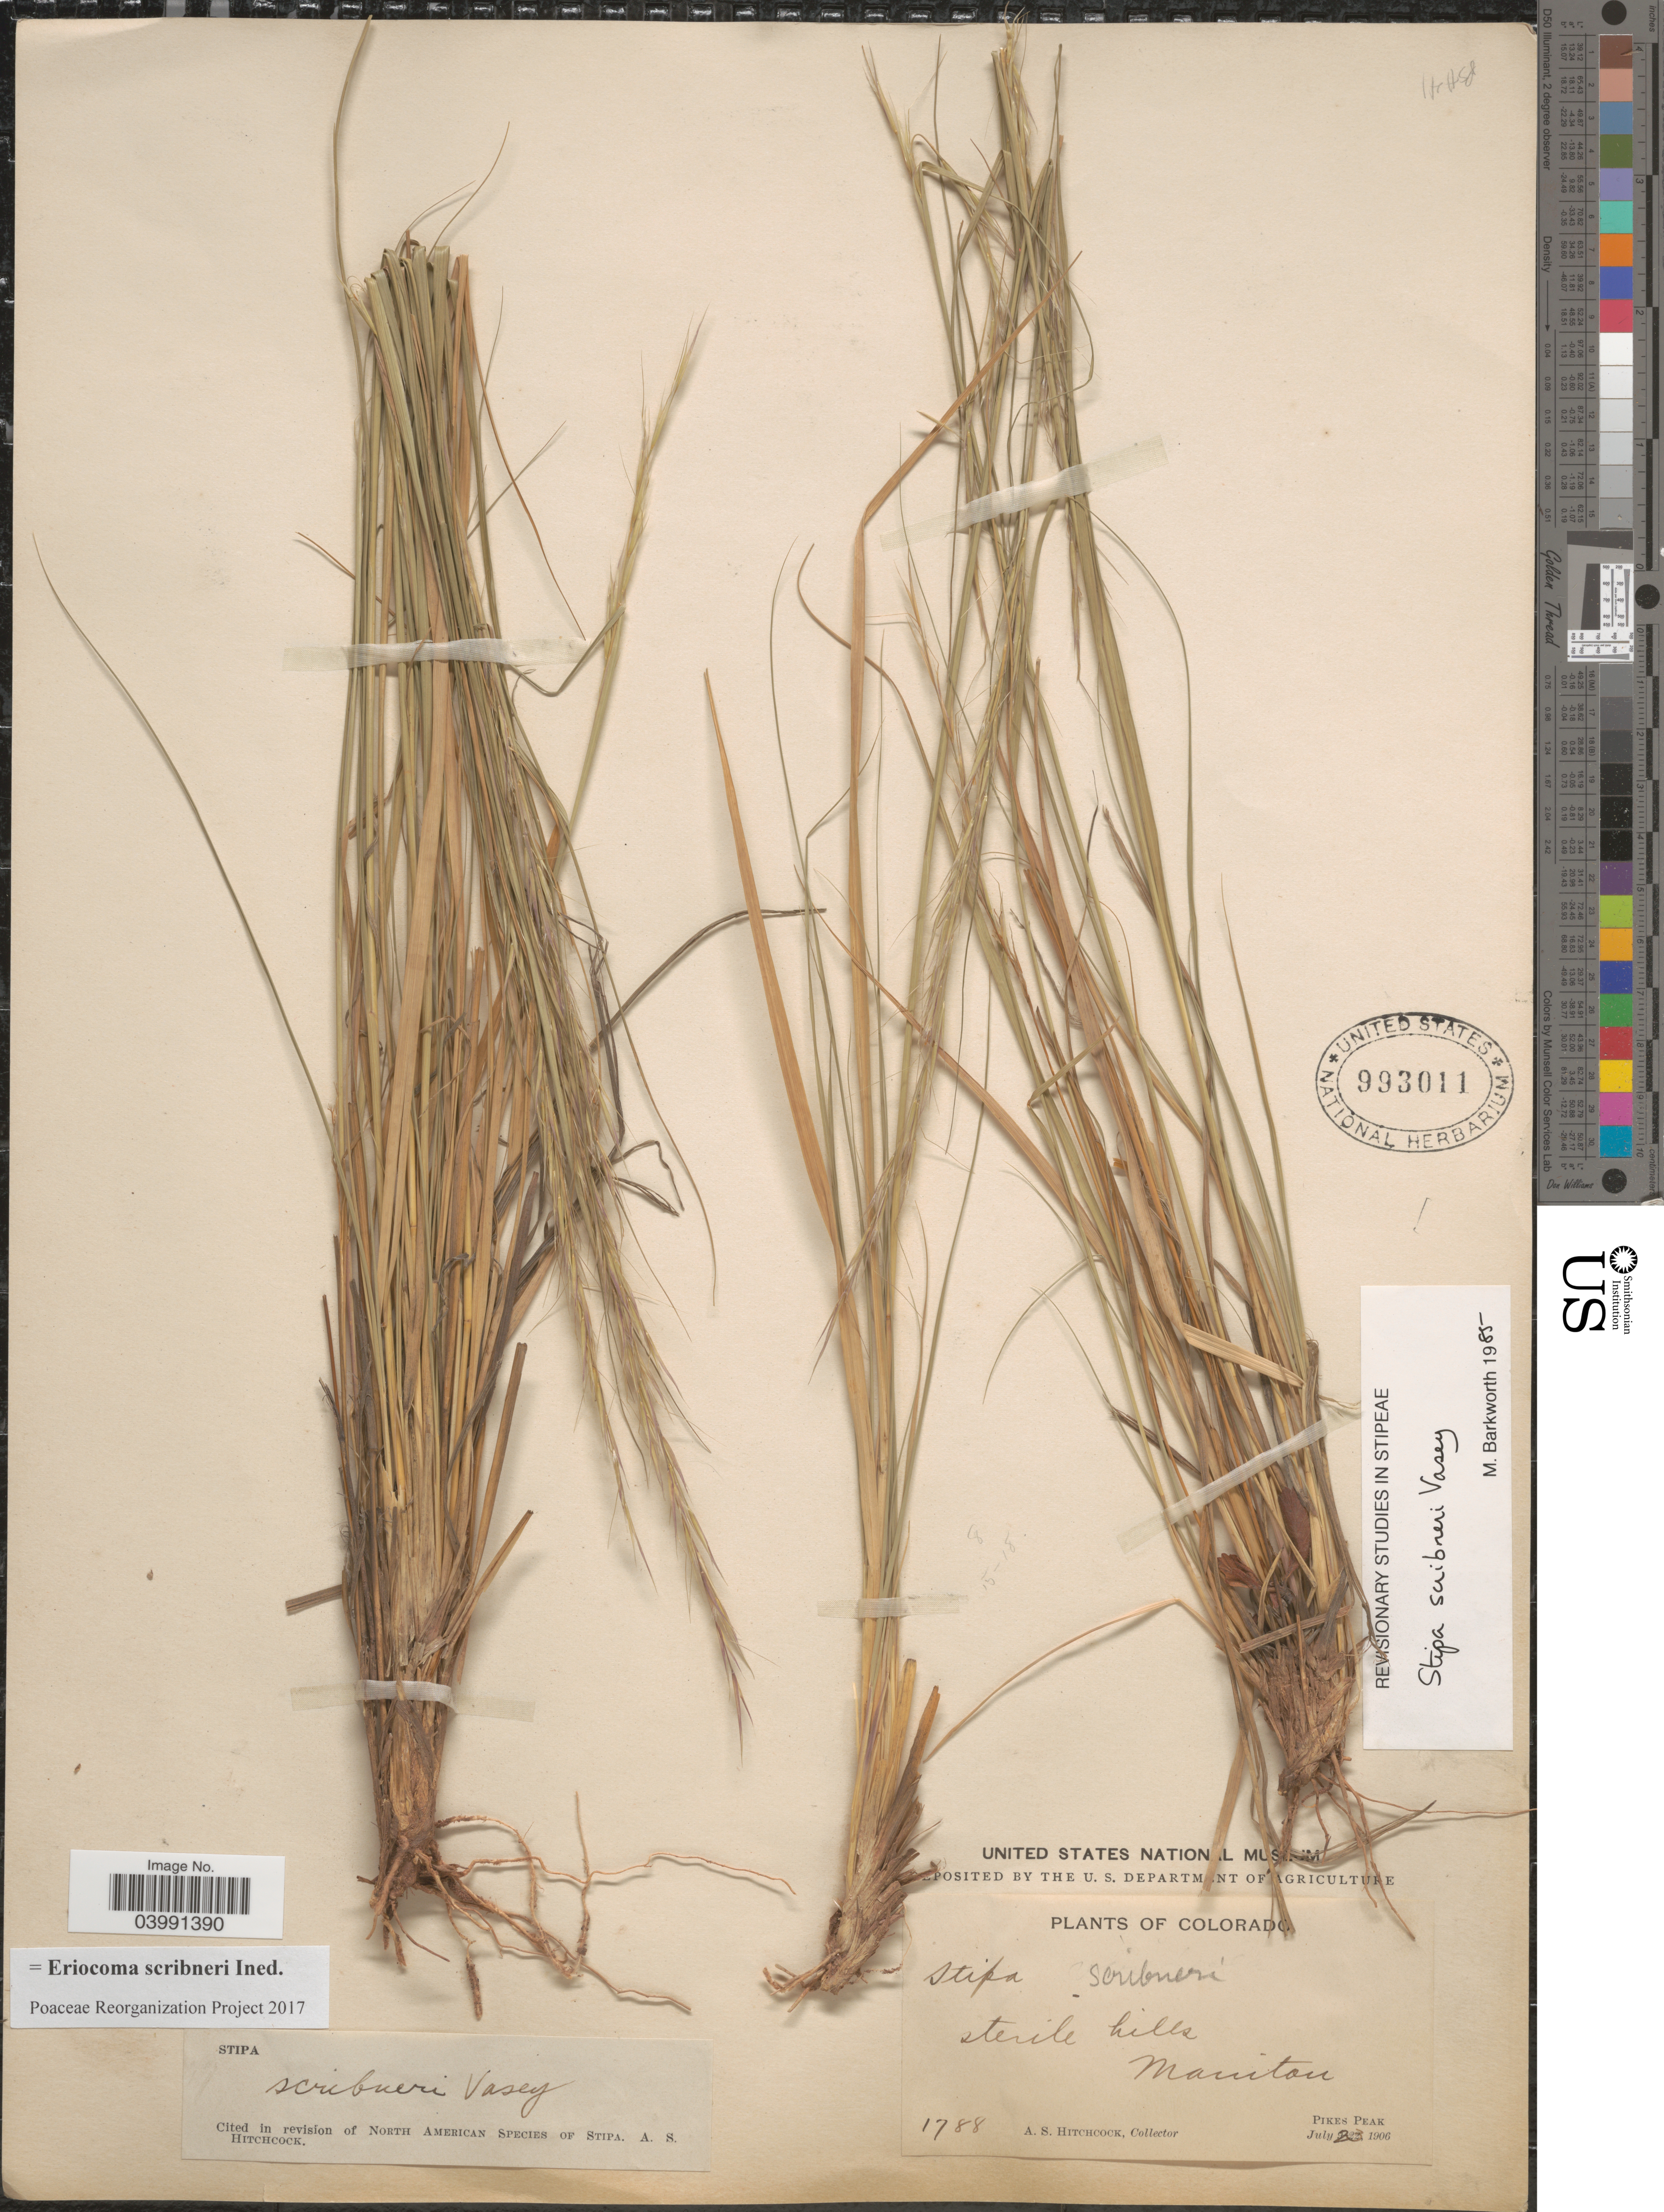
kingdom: Plantae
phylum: Tracheophyta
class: Liliopsida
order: Poales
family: Poaceae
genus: Eriocoma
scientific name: Eriocoma scribneri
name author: (Vasey) Romasch.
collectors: A. S. Hitchcock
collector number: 1788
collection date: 1906-07-23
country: United States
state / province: Colorado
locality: Manitou. Pikes Peak.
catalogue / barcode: US 993011